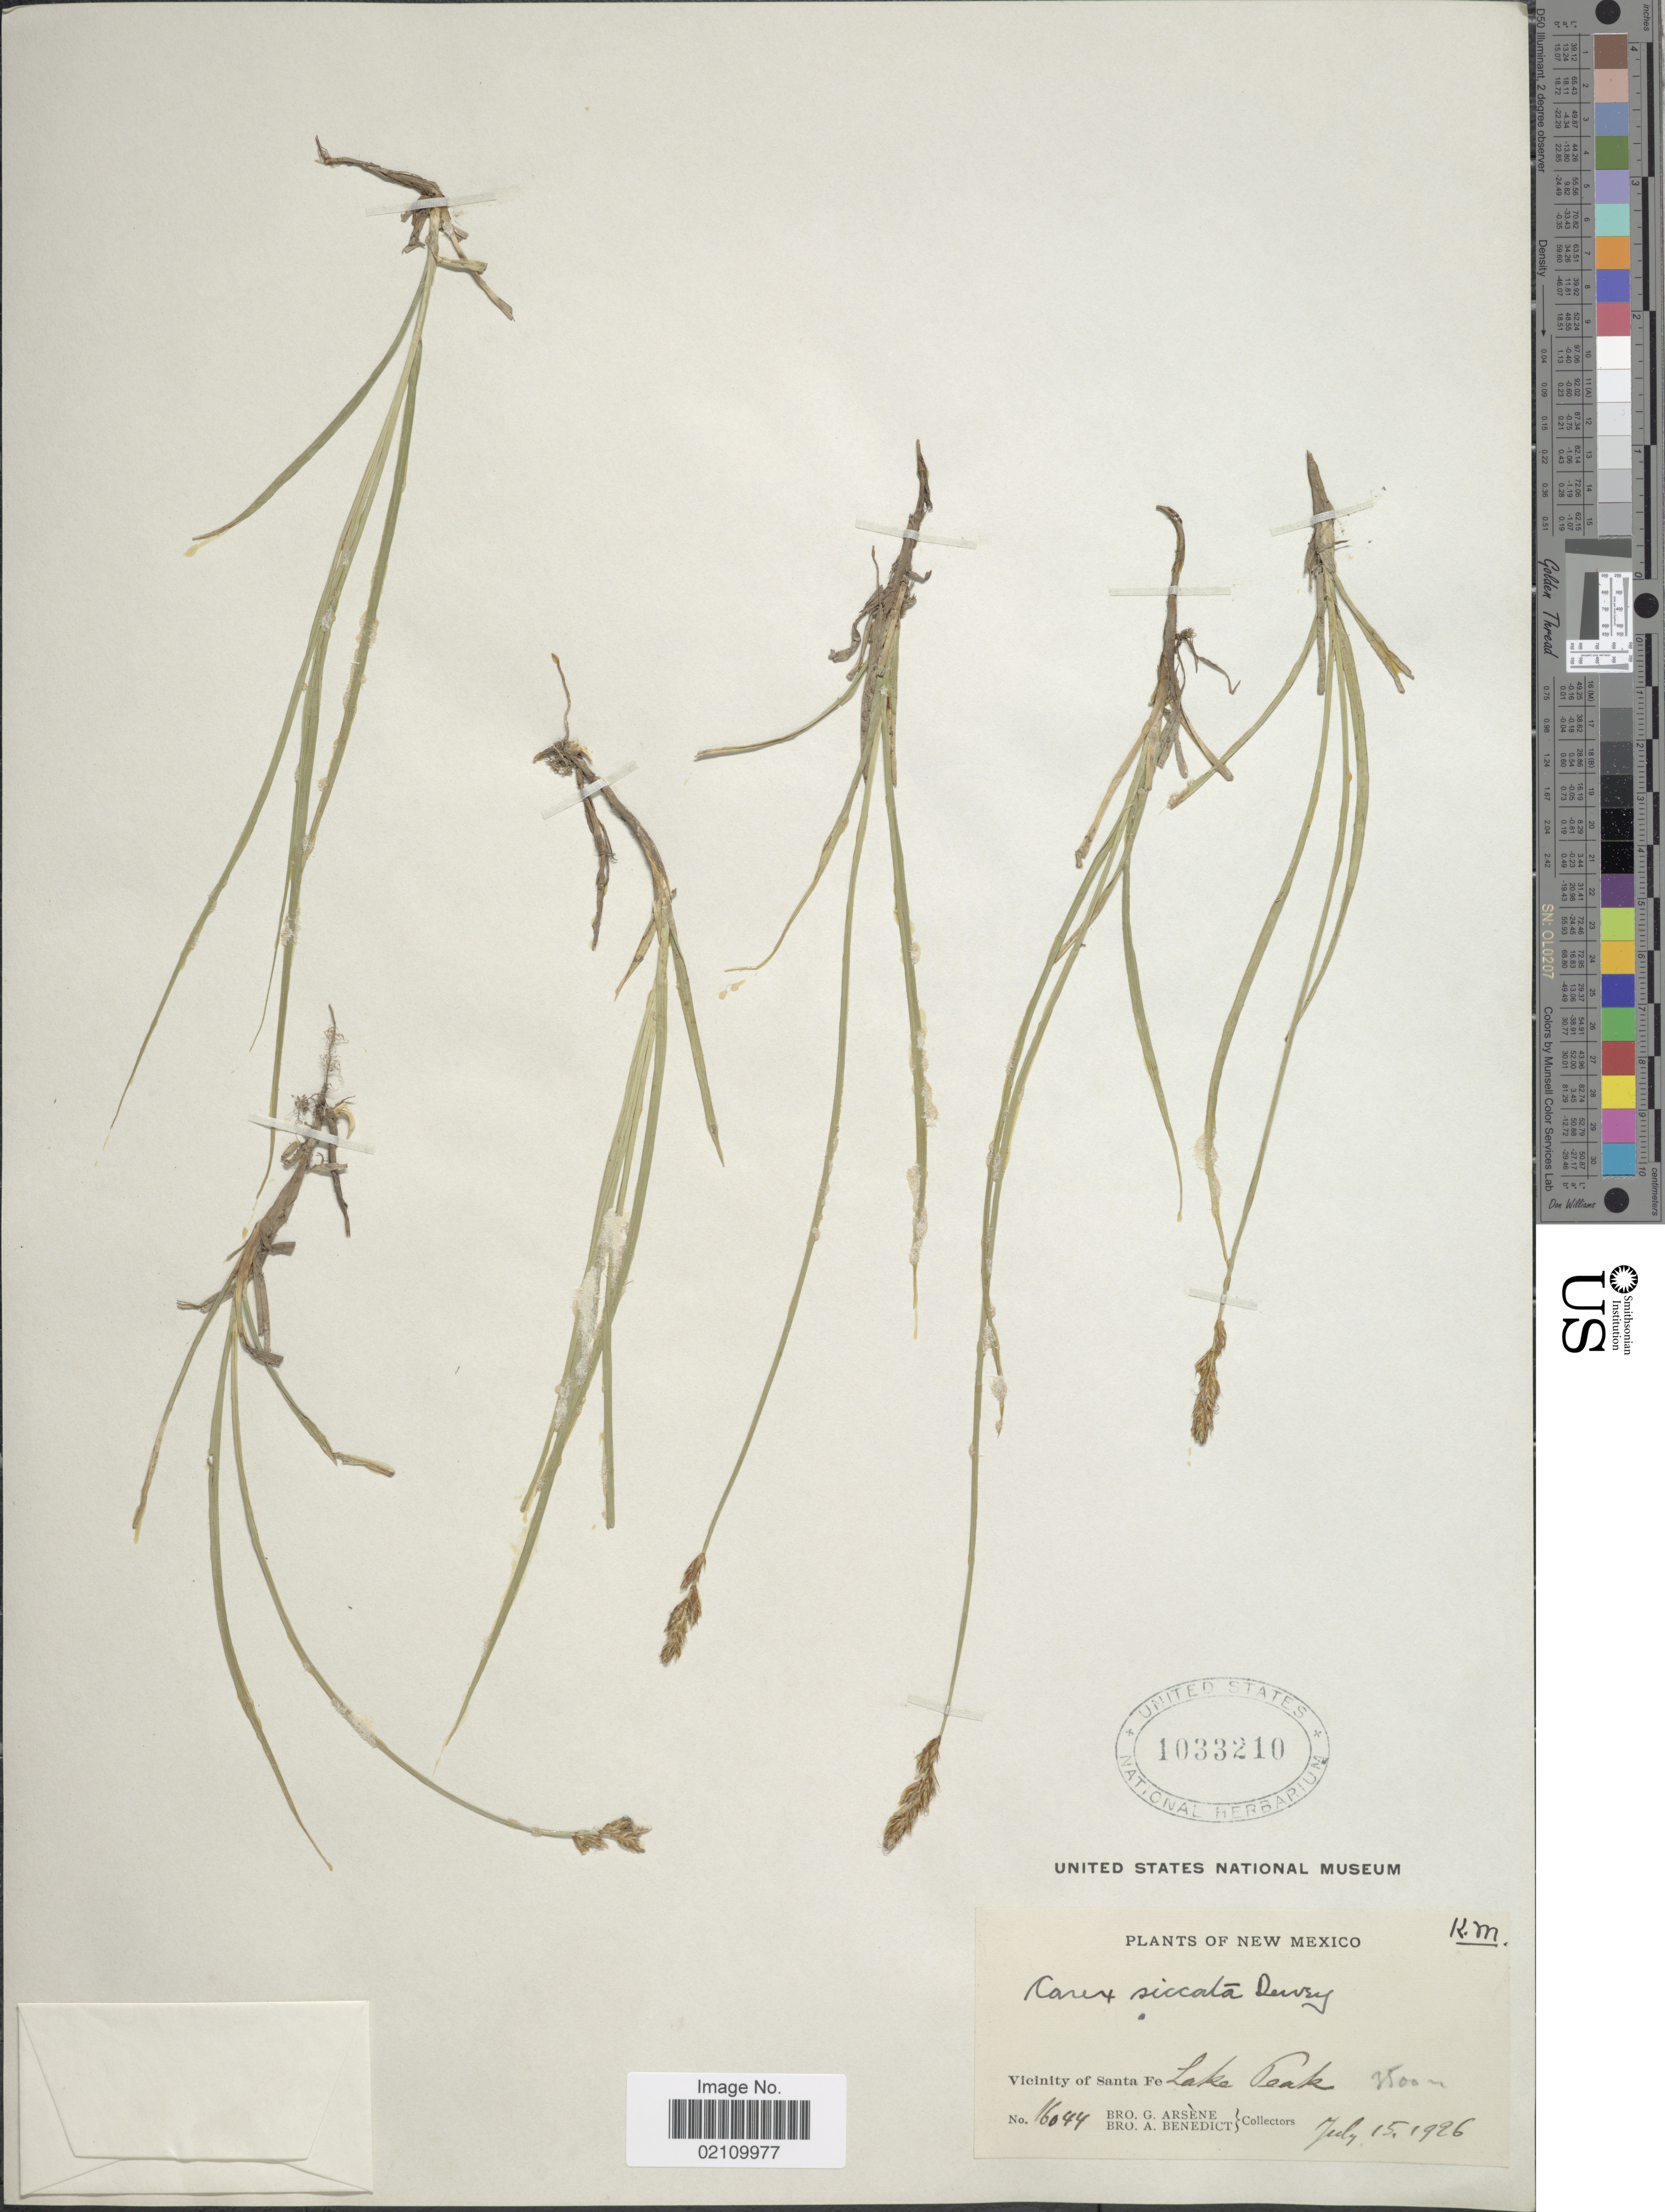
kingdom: Plantae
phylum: Tracheophyta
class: Liliopsida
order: Poales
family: Cyperaceae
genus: Carex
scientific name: Carex siccata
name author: Dewey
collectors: Bro. G. Arsène & Bro. A. Benedict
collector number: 16044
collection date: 1926-07-15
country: United States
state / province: New Mexico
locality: Vicinity of Santa Fe. Lake Peak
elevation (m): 3500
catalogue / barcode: US 1033210